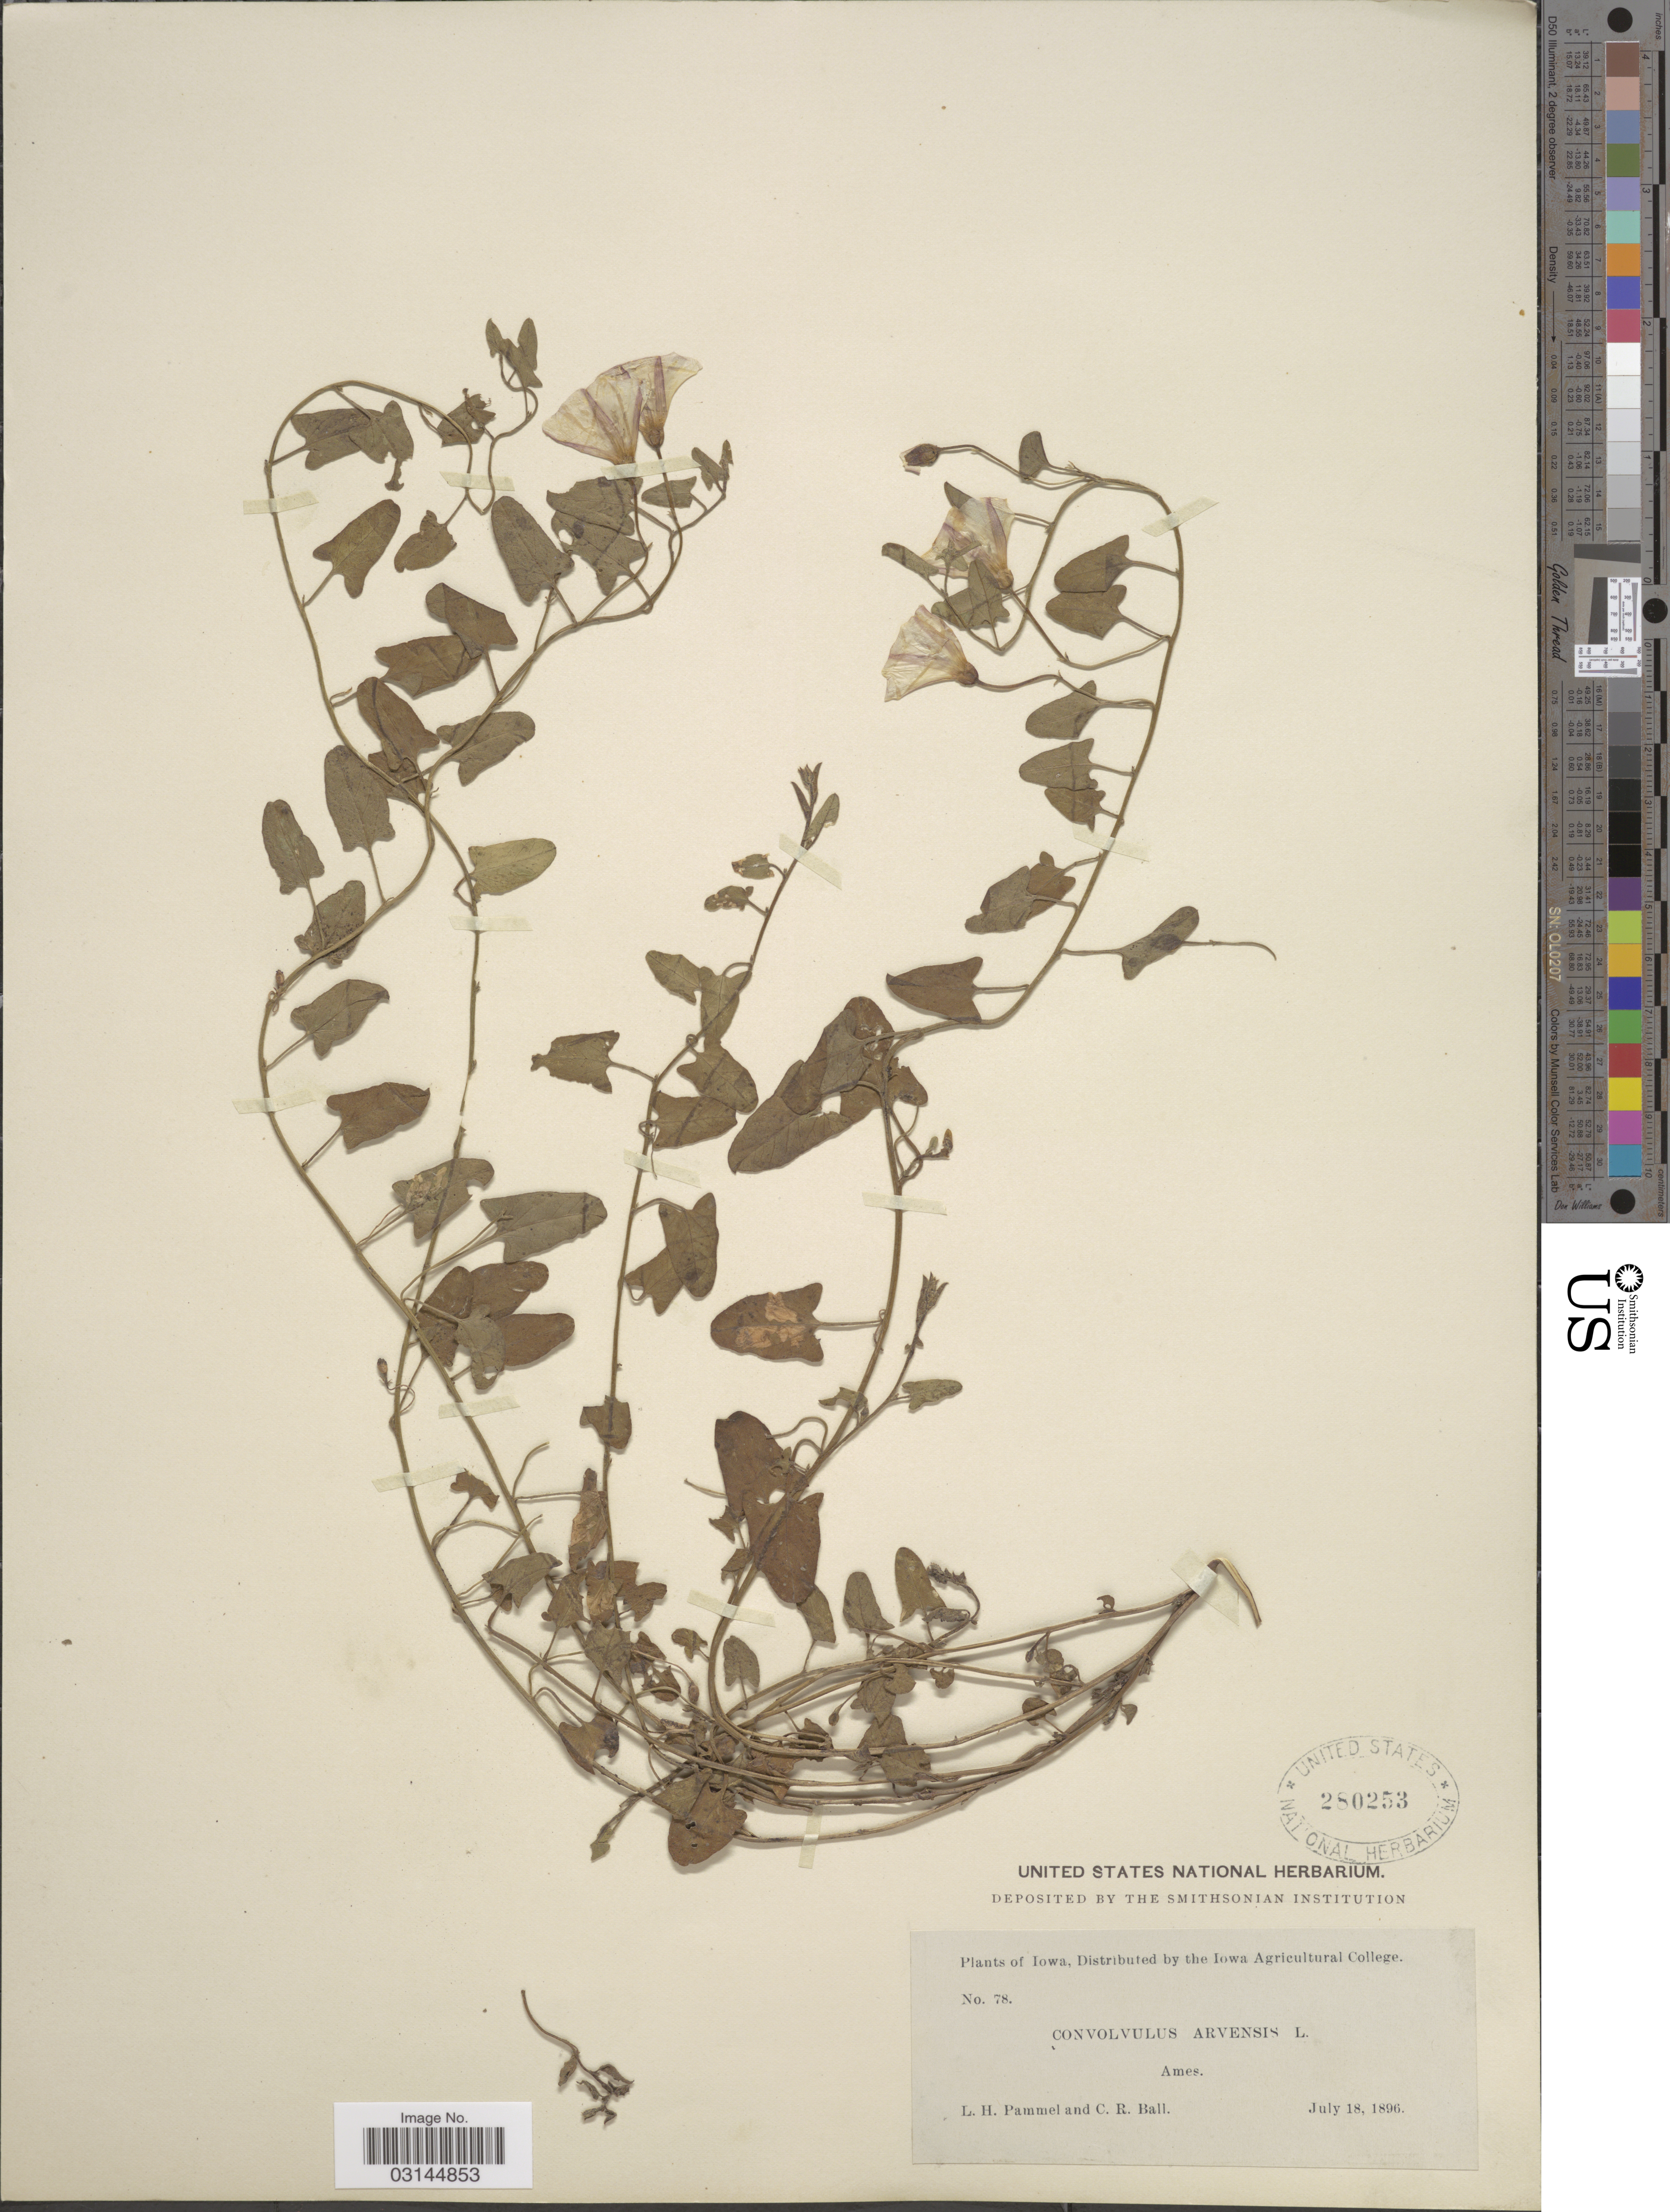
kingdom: Plantae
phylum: Tracheophyta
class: Magnoliopsida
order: Solanales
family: Convolvulaceae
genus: Convolvulus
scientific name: Convolvulus arvensis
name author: L.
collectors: L. Pammell & C. R. Ball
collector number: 78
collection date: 1896-07-18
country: United States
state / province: Iowa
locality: Ames.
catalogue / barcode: US 280253